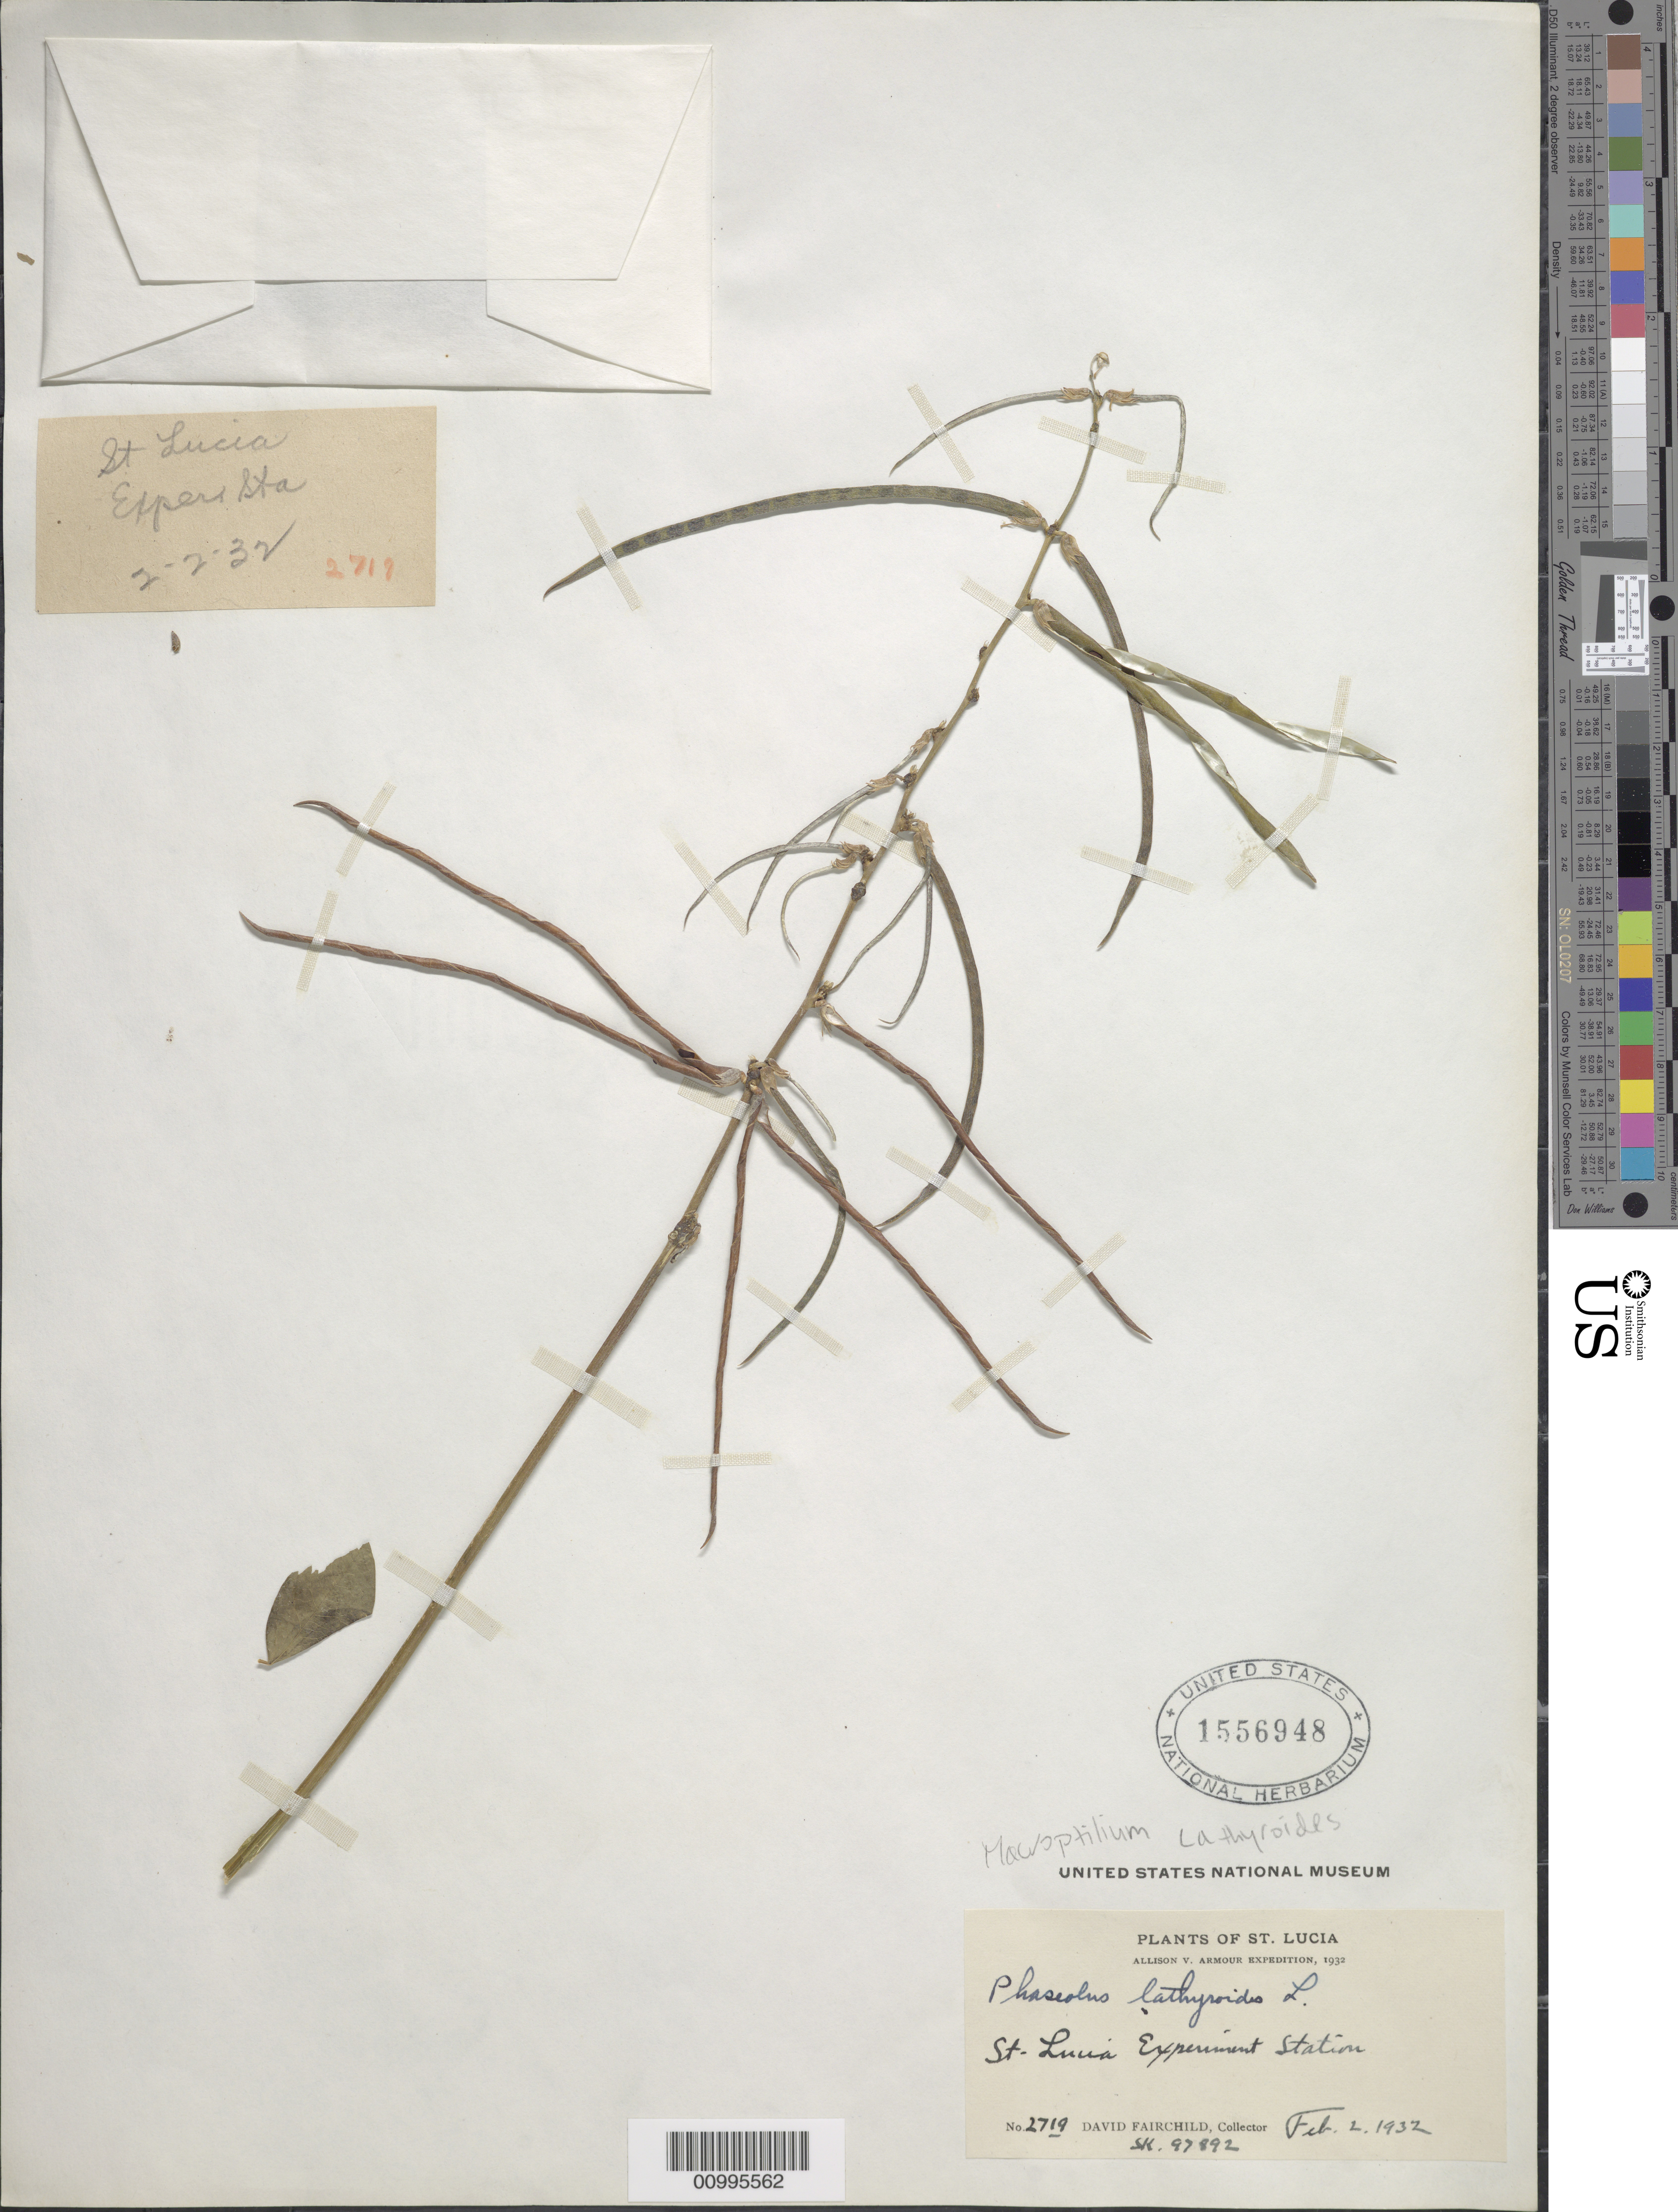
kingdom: Plantae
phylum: Tracheophyta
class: Magnoliopsida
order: Fabales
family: Fabaceae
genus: Macroptilium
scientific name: Macroptilium lathyroides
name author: (L.) Urb.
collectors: D. Fairchild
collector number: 2719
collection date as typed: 02 Feb 1932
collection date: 1932-02-02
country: St. Lucia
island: St. Lucia I.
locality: St. Lucia experiment station.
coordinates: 0 N, 0 E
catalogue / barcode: US 1556948